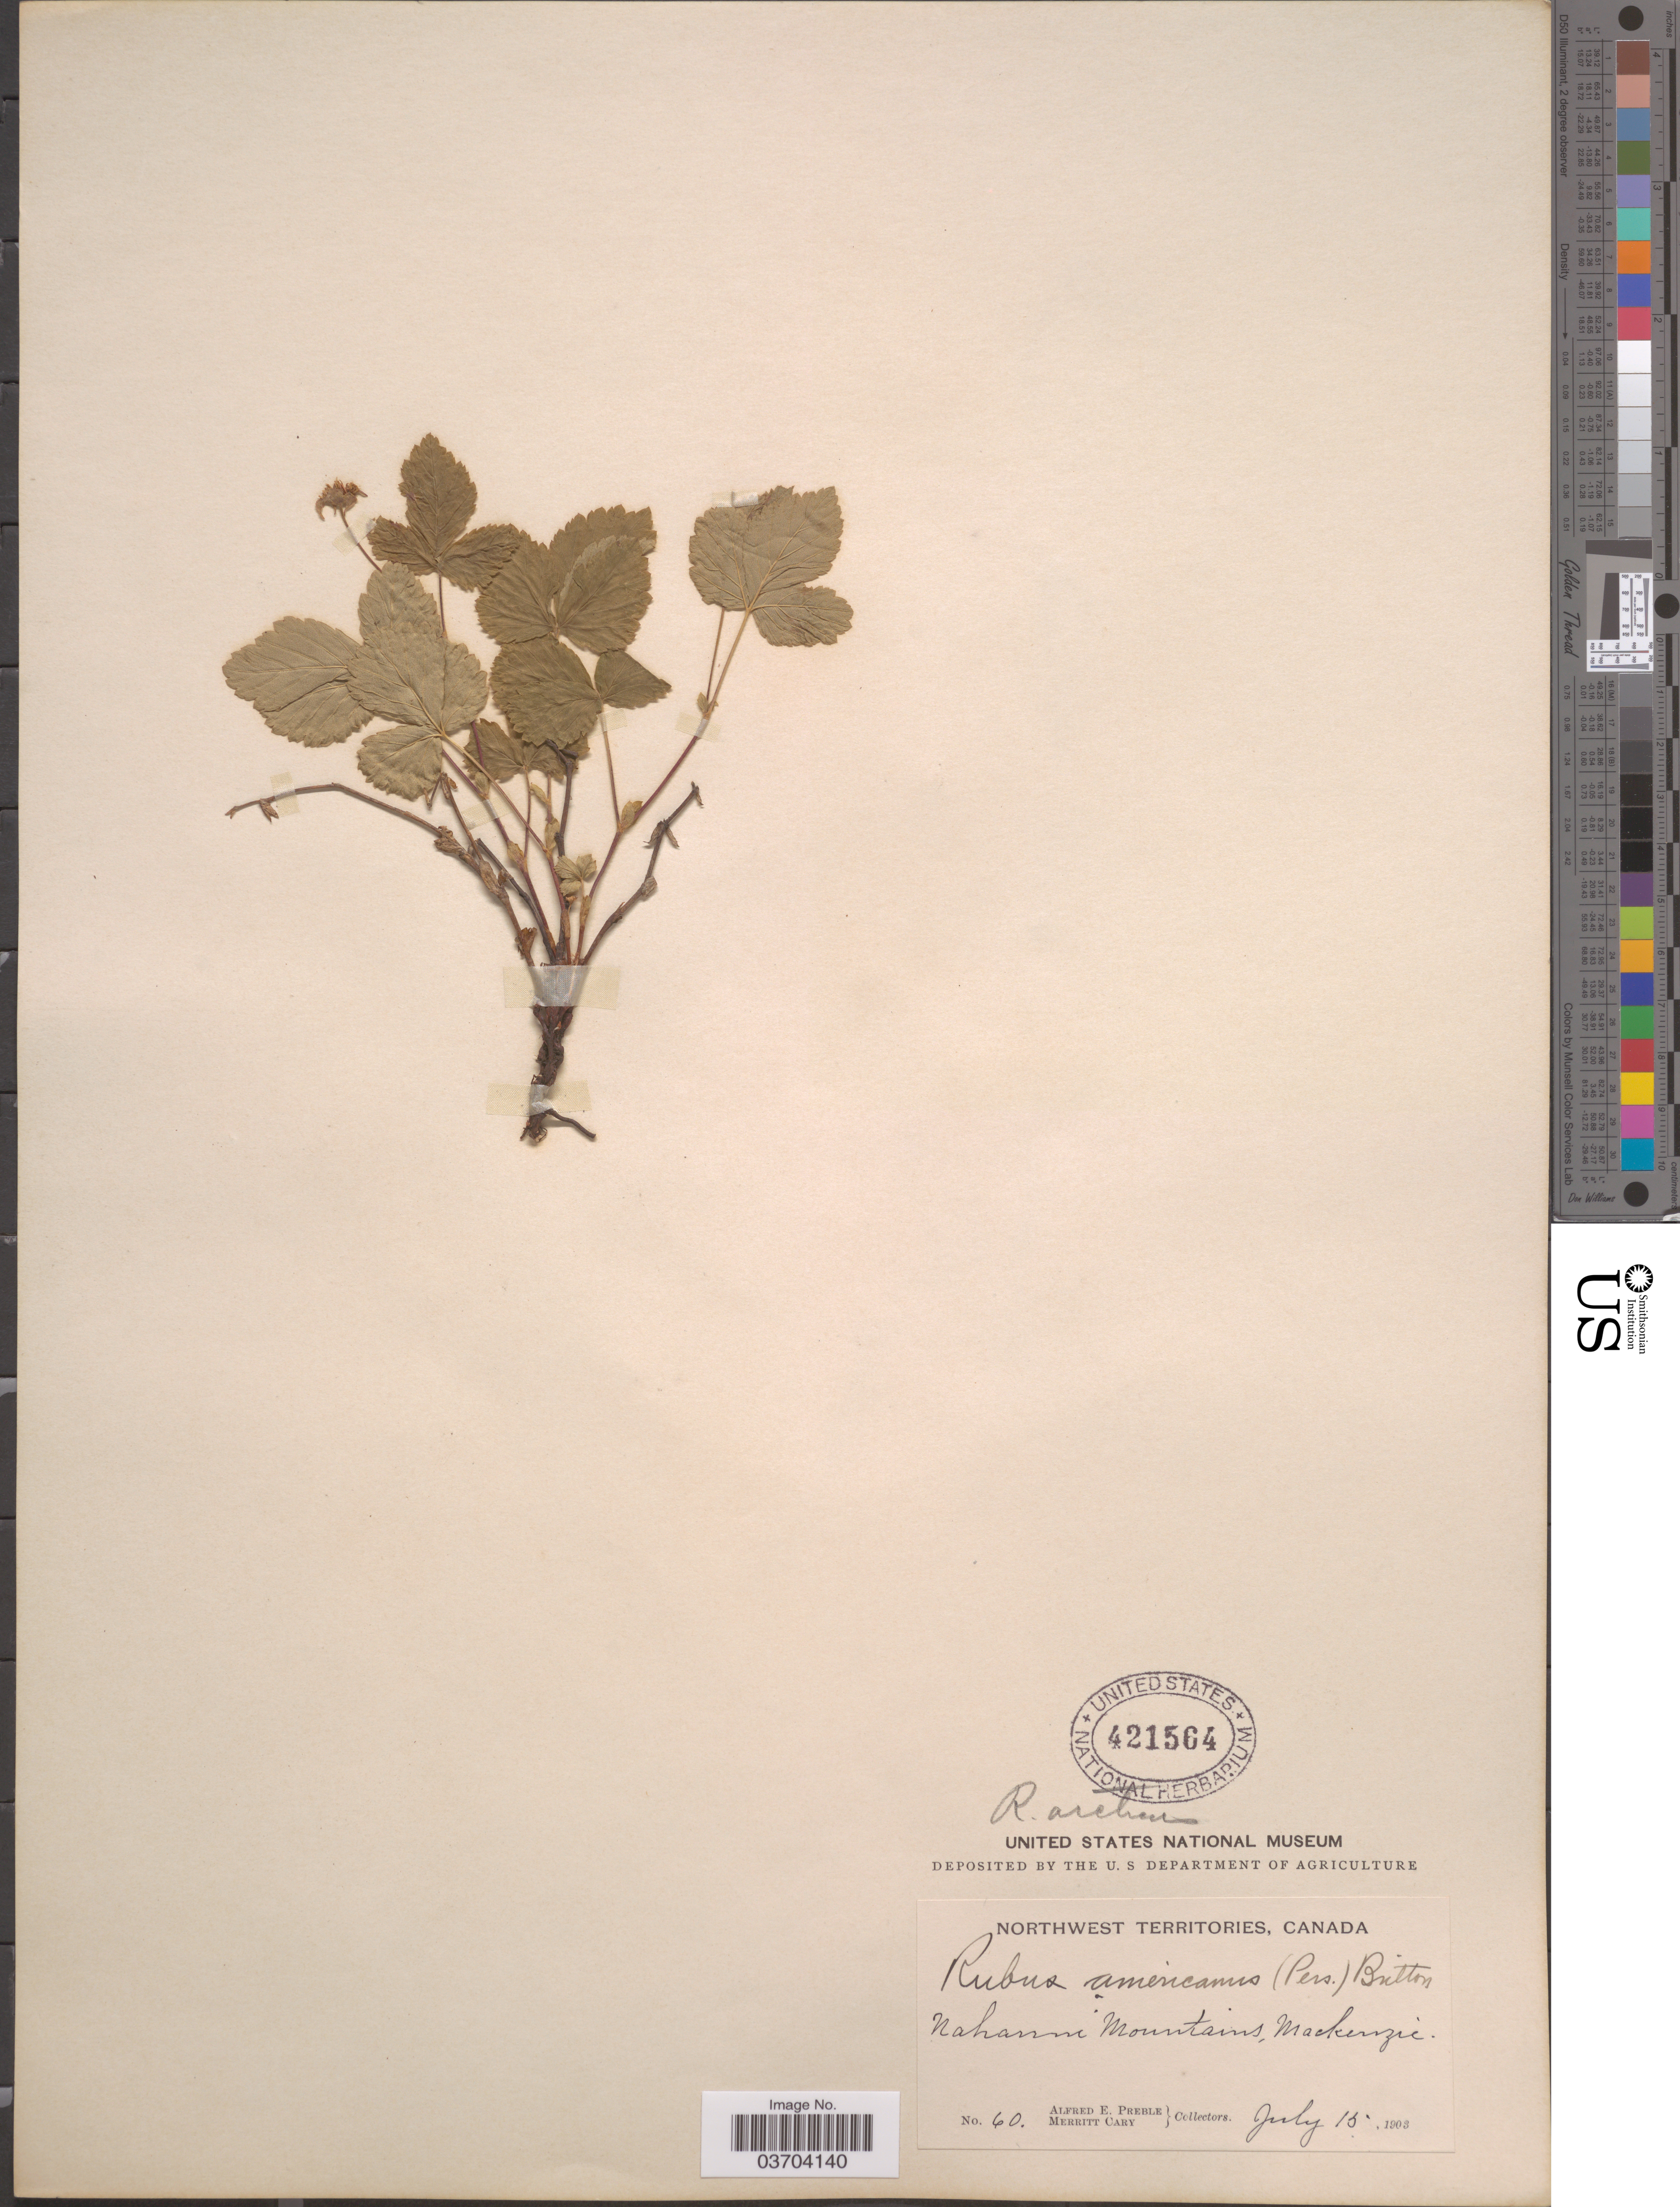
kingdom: Plantae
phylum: Tracheophyta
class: Magnoliopsida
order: Rosales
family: Rosaceae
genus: Rubus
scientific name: Rubus arcticus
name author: L.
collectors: A. Preble & M. Cary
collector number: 60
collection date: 1903-07-15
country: Canada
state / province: Northwest Territories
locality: Nahanni Mountains, Mackenzie.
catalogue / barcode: US 421564